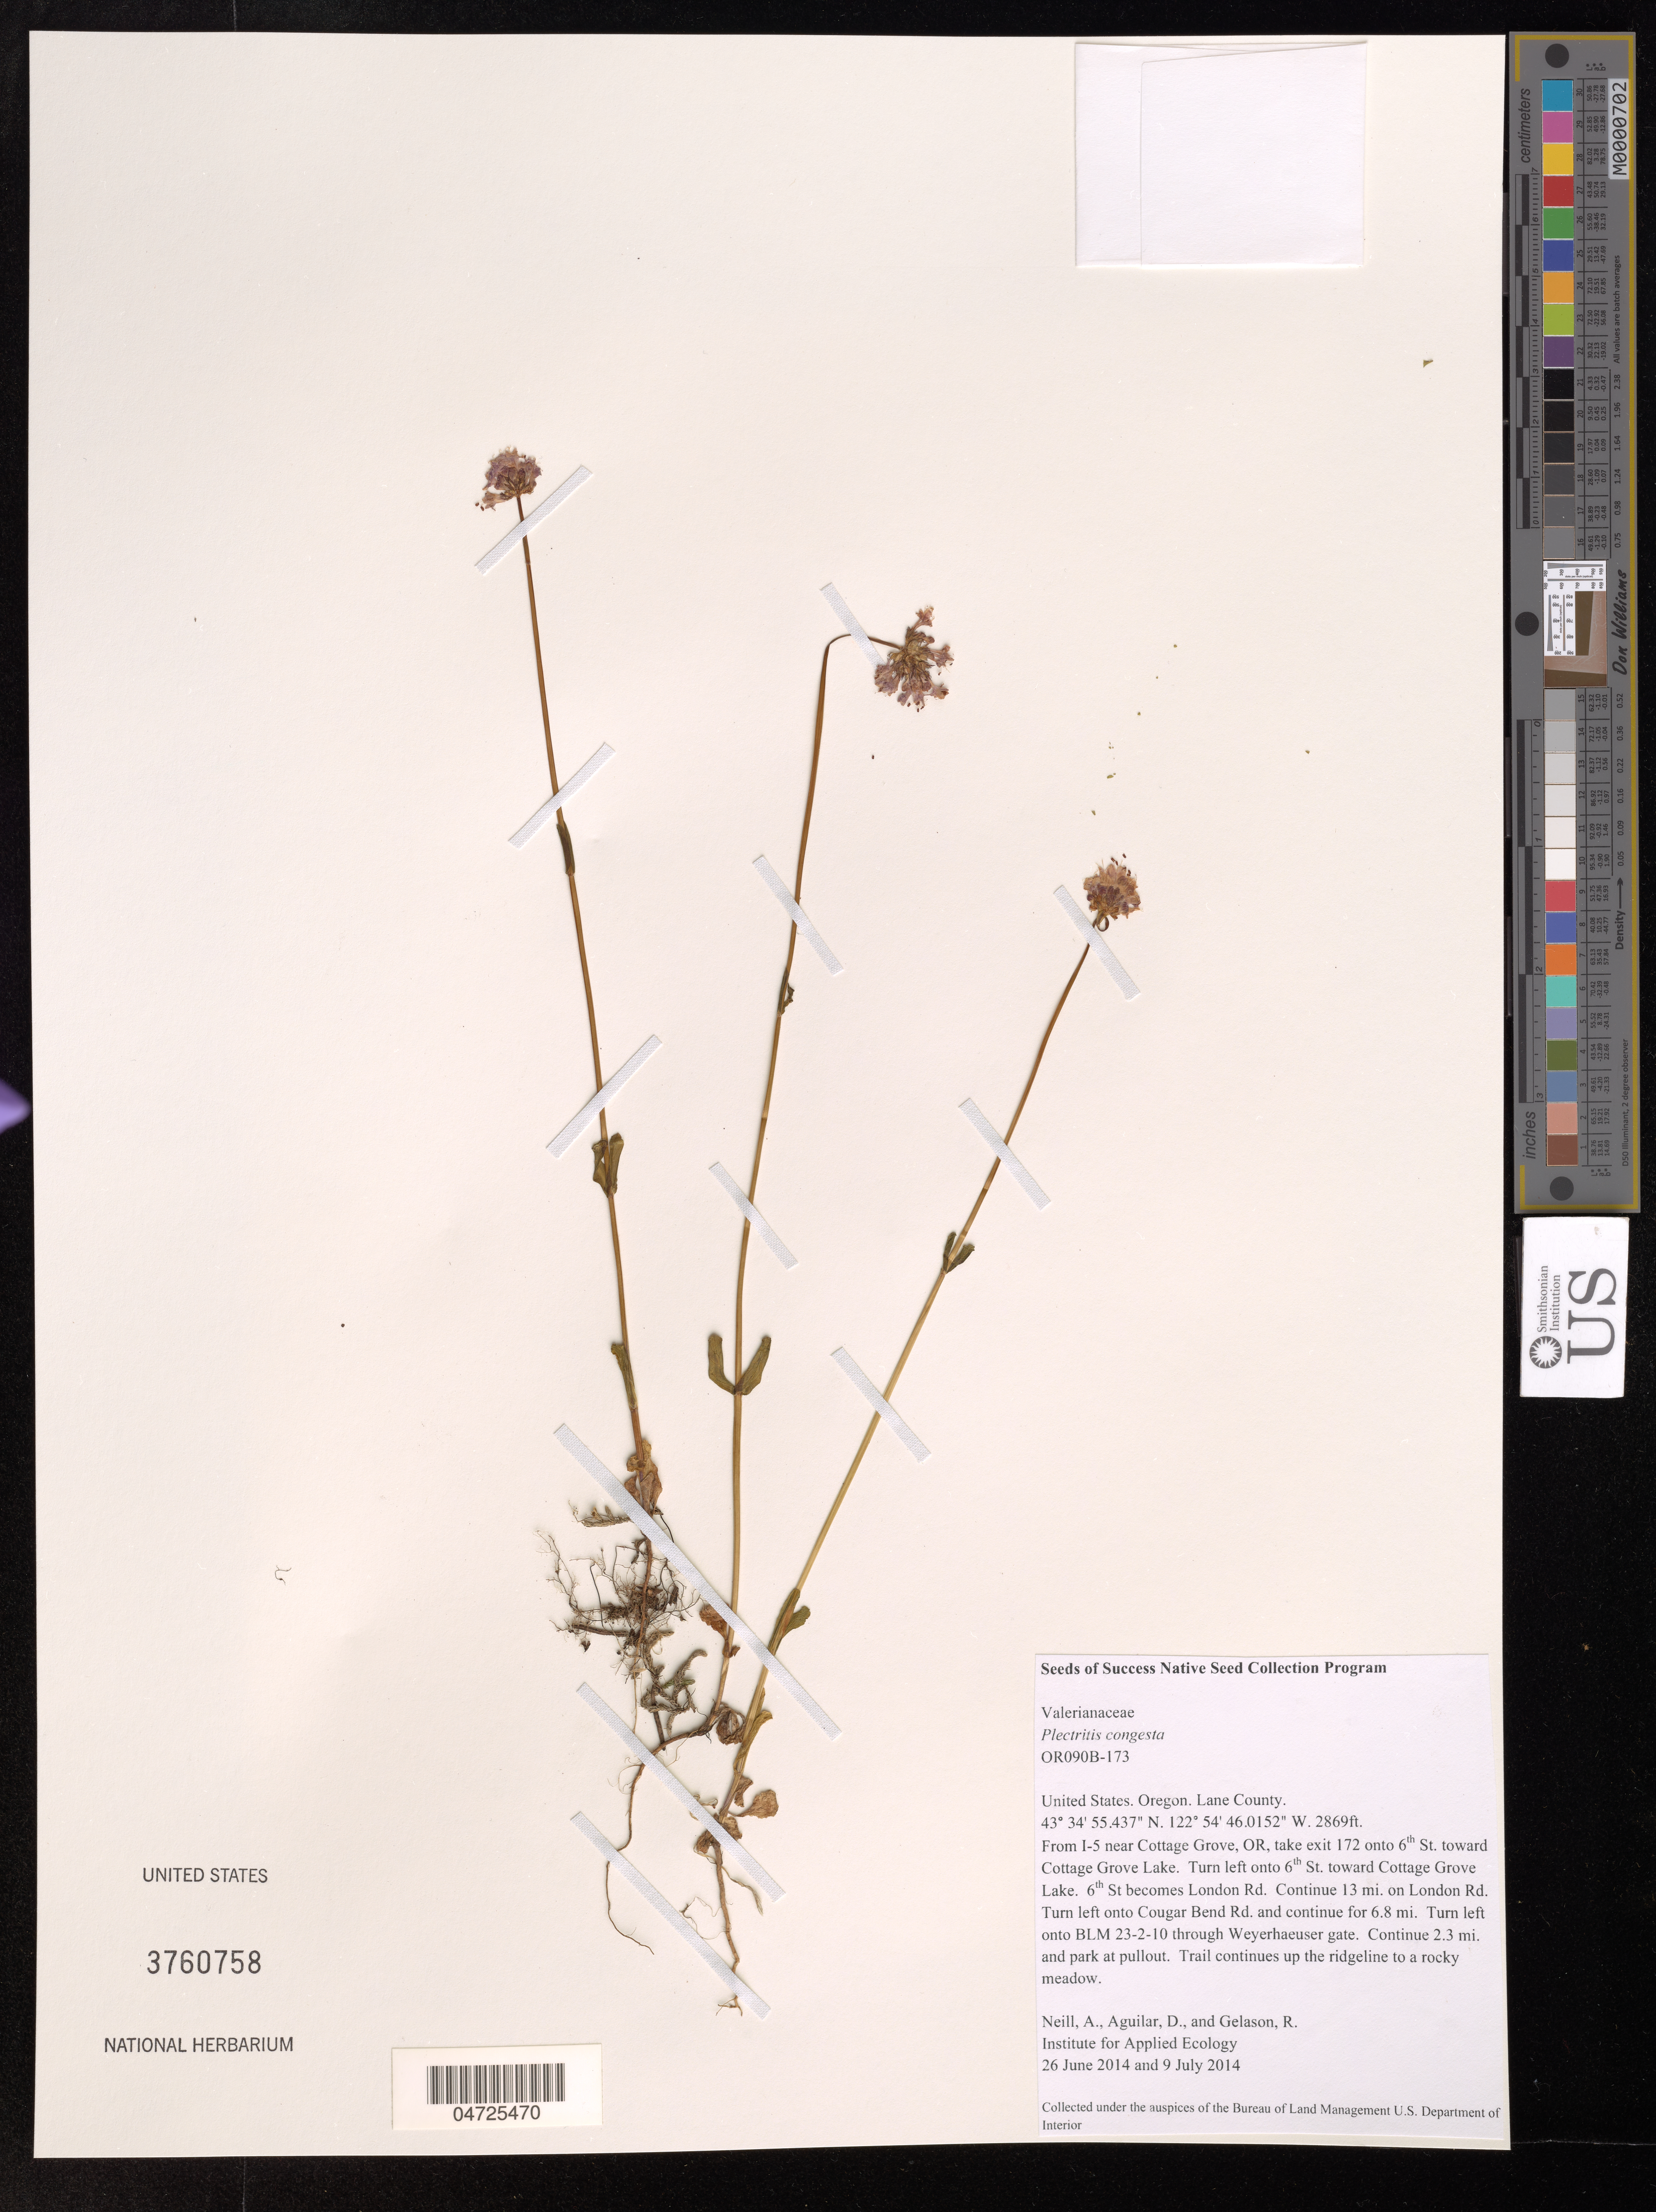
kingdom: Plantae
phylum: Tracheophyta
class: Magnoliopsida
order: Dipsacales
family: Caprifoliaceae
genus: Plectritis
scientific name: Plectritis congesta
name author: (Lindl.) DC.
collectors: A. Neill, D. Aguilar & R. Gelason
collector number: OR090B-173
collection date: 2014-06-26/2014-07-09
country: United States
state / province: Oregon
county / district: Lane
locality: Lane County. From I-5 near Cottage Grove, OR, take exit 172 onto 6th St. toward Cottage Grove Lake. Turn left onto 6th St. toward Cottage Grove Lake. 6th St becomes London Rd. Continue 13 mi. on London Rd. Turn left onto Cougar Bend Rd. and continue for 6.8 mi. Turn left onto BLM 23-2-10 through Weyerhaeuser gate. Continue 2.3 mi. and park at pullout. Trail continues up the ridgeline to a rocky meadow.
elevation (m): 874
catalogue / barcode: US 3760758